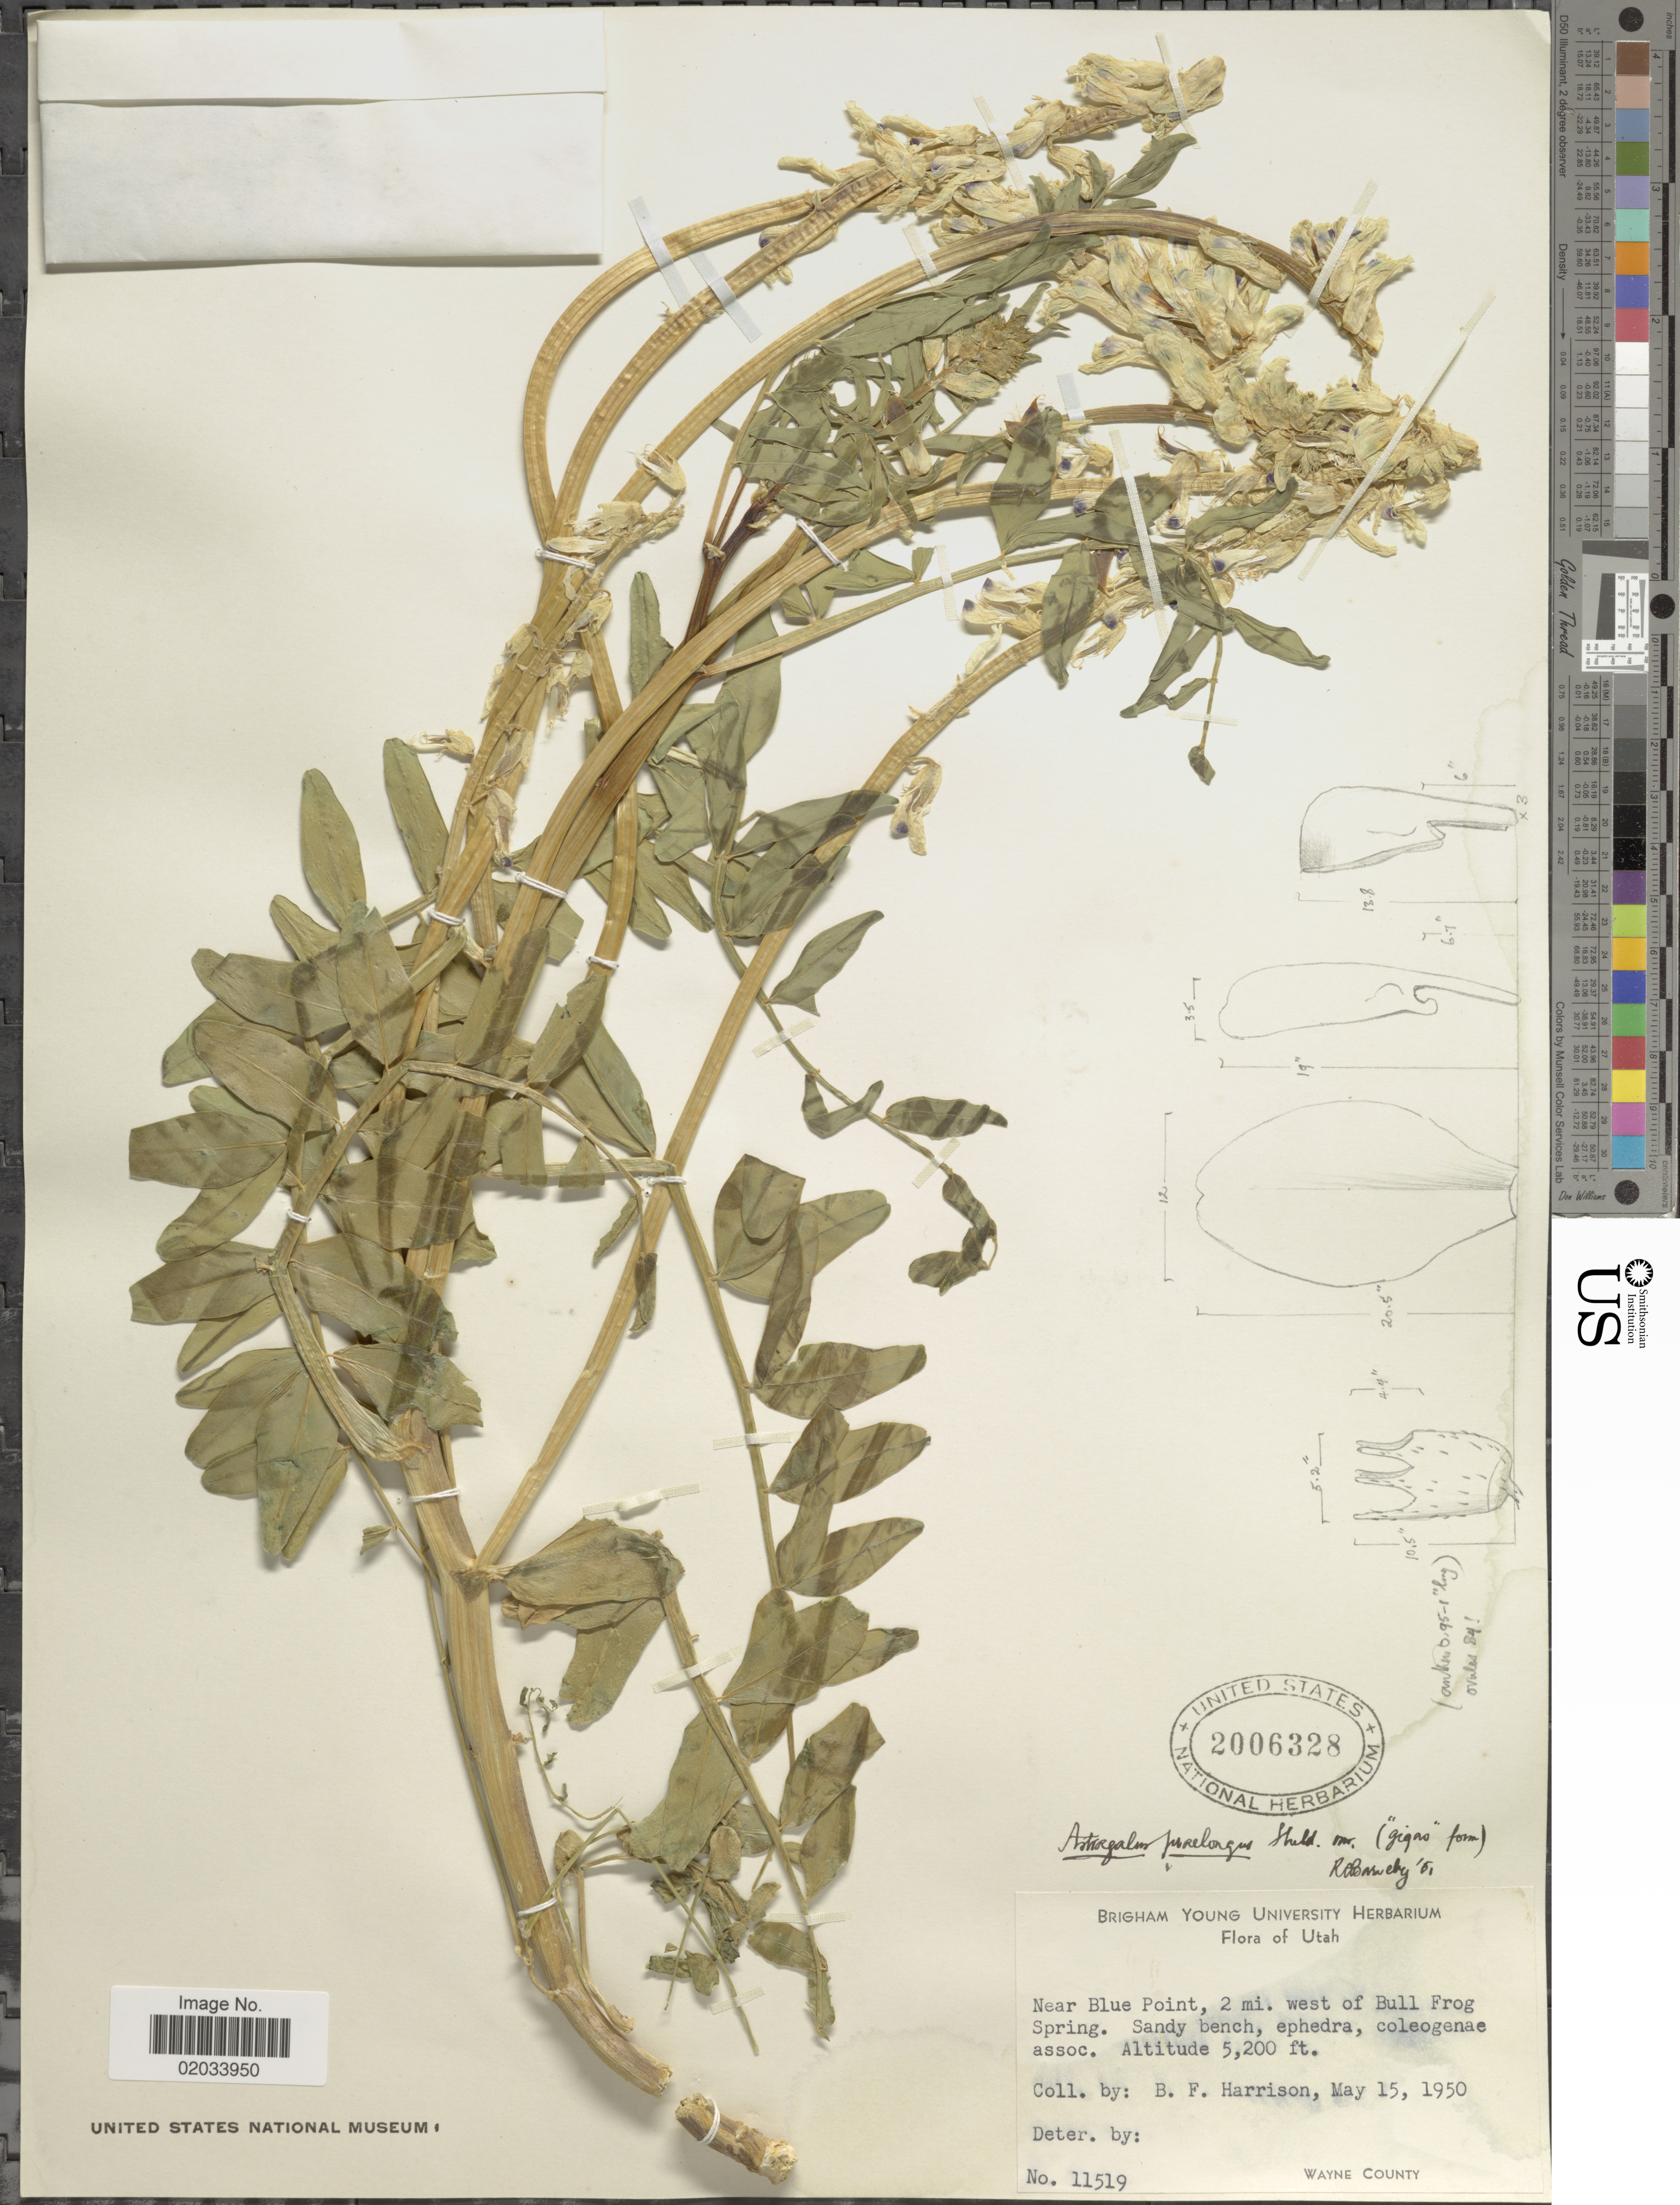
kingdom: Plantae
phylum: Tracheophyta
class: Magnoliopsida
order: Fabales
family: Fabaceae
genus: Astragalus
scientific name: Astragalus praelongus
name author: E. Sheld.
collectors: B. F. Harrison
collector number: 11519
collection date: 1950-05-15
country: United States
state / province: Utah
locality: Near Blue Point, 2 mi. west of Bull Frog Spring. Wayne County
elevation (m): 1585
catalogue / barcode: US 2006328